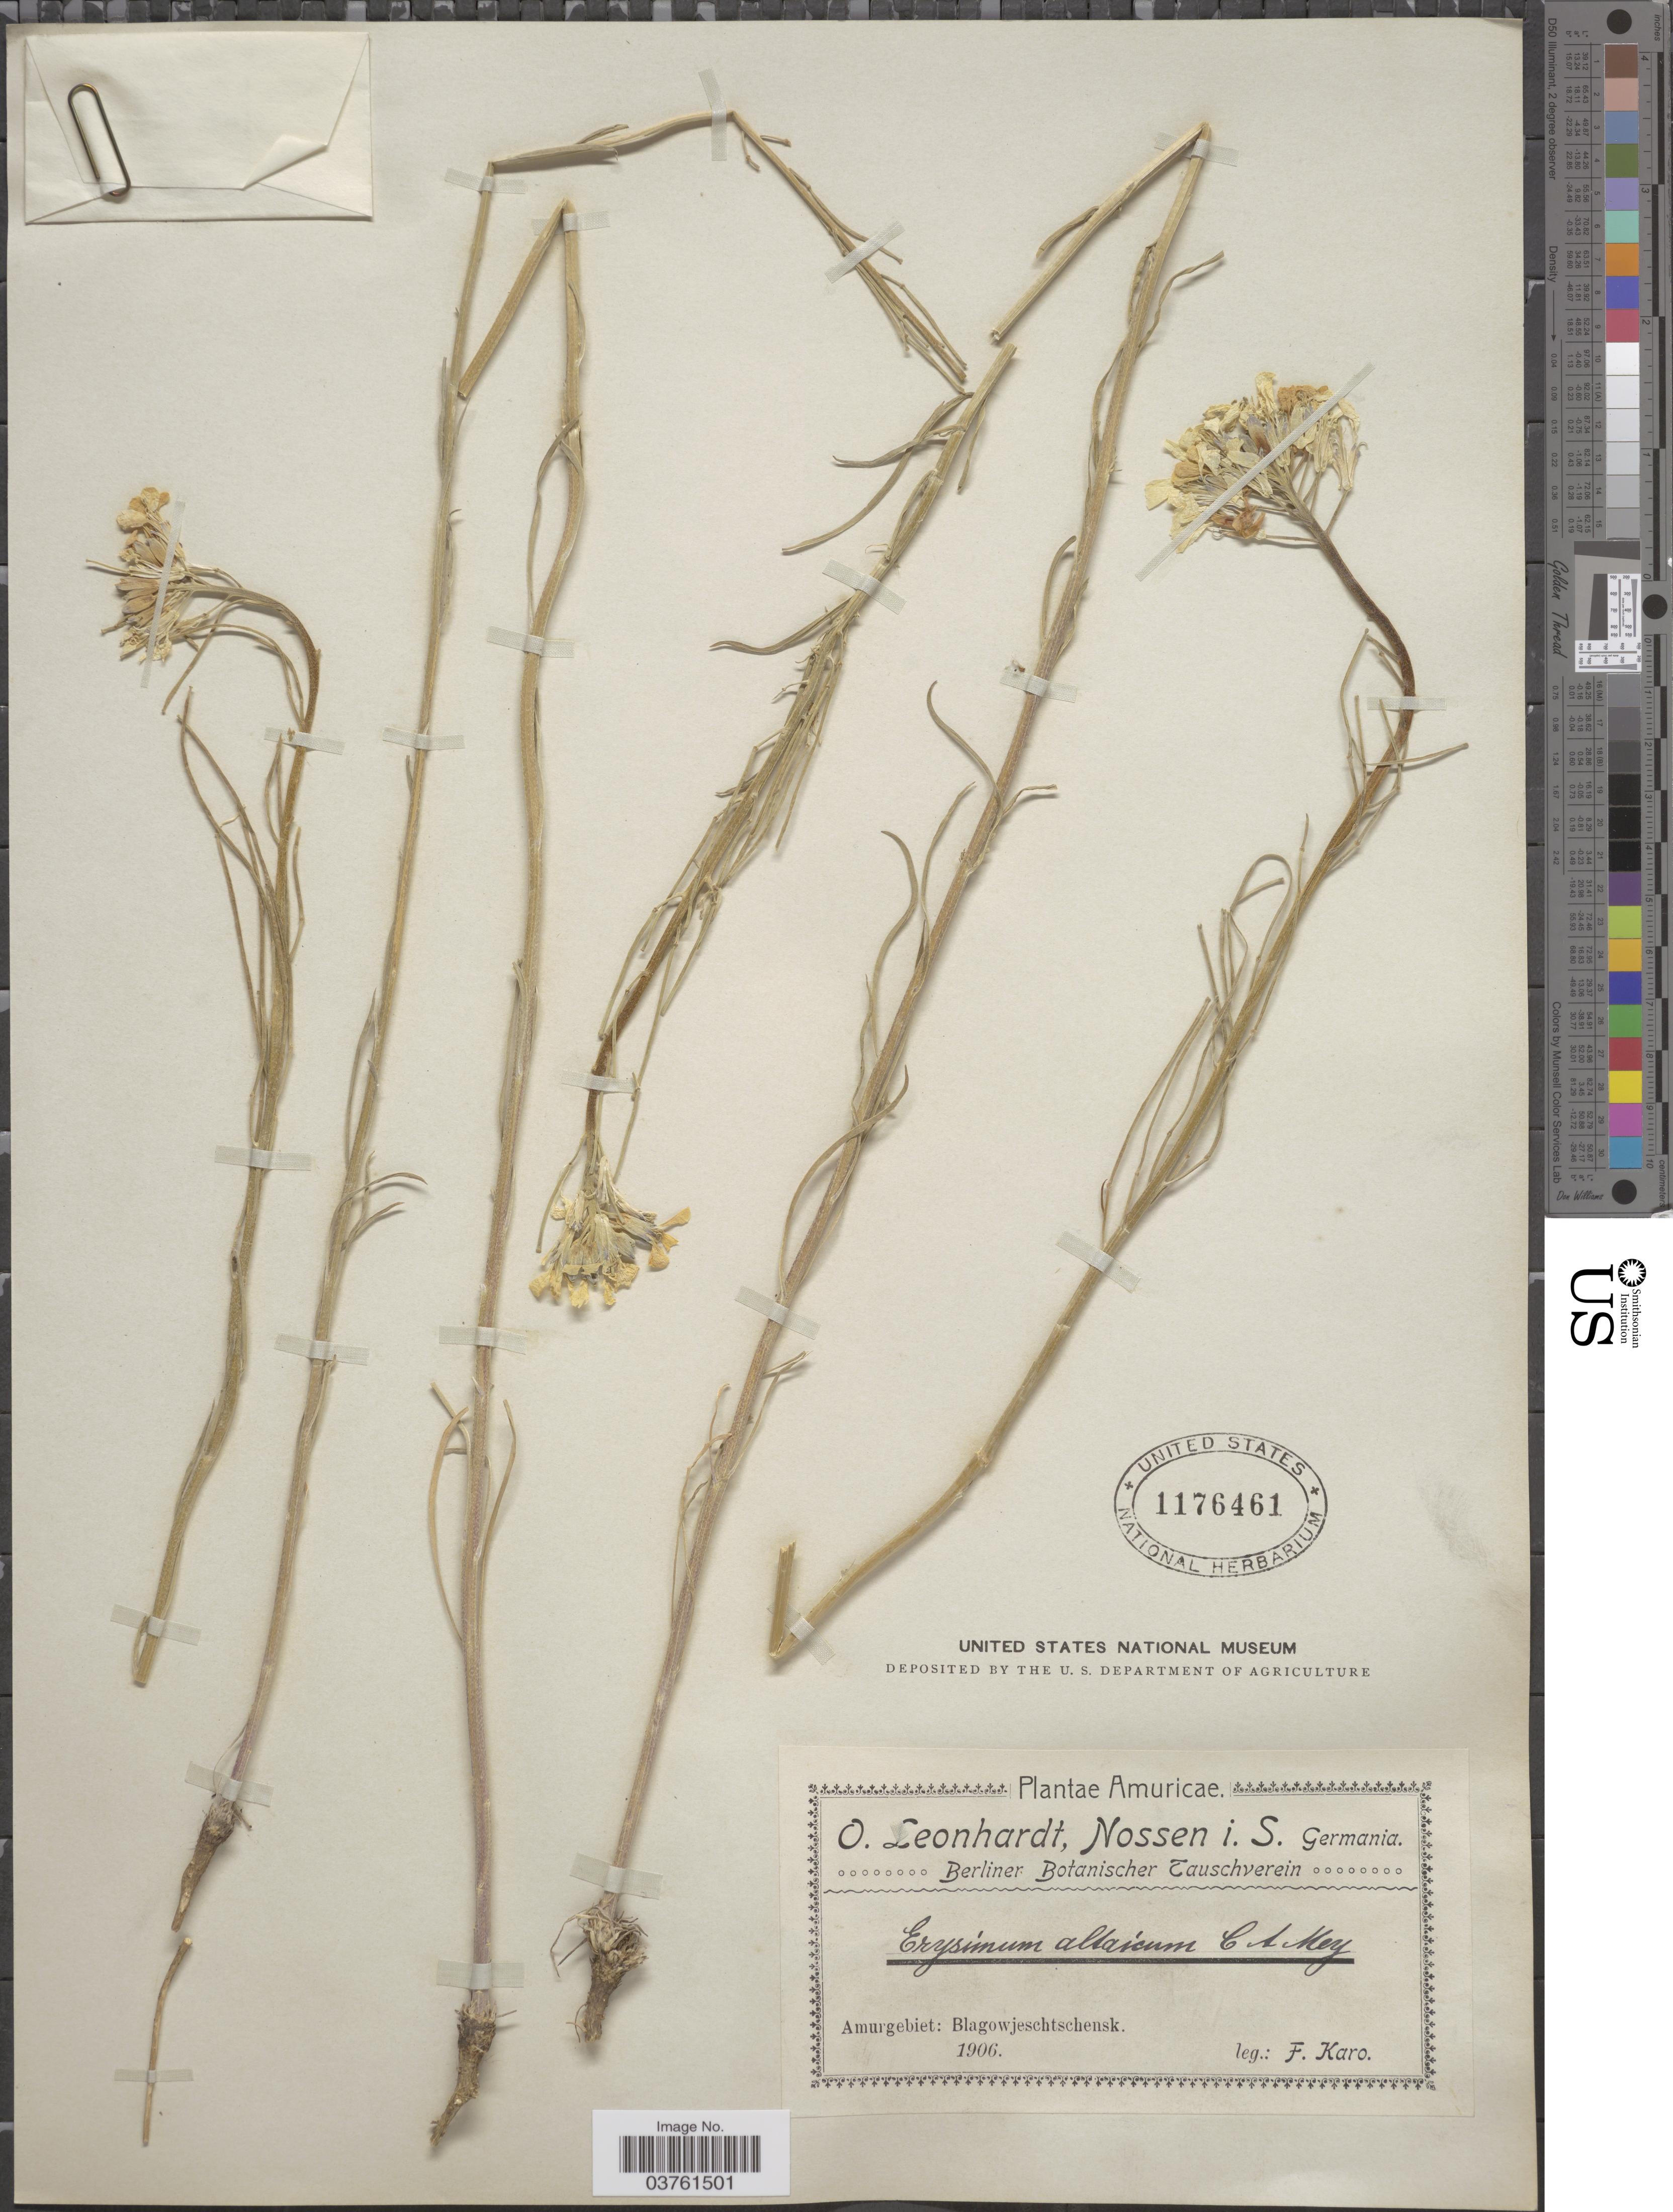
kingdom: Plantae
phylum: Tracheophyta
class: Magnoliopsida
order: Brassicales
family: Brassicaceae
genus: Erysimum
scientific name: Erysimum altaicum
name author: C.A. Mey.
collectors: F. Karo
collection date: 1906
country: Russian Federation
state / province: Amur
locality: Amuricae. Amurgebiet: Blagowjeschtschensk.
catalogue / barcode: US 1176461